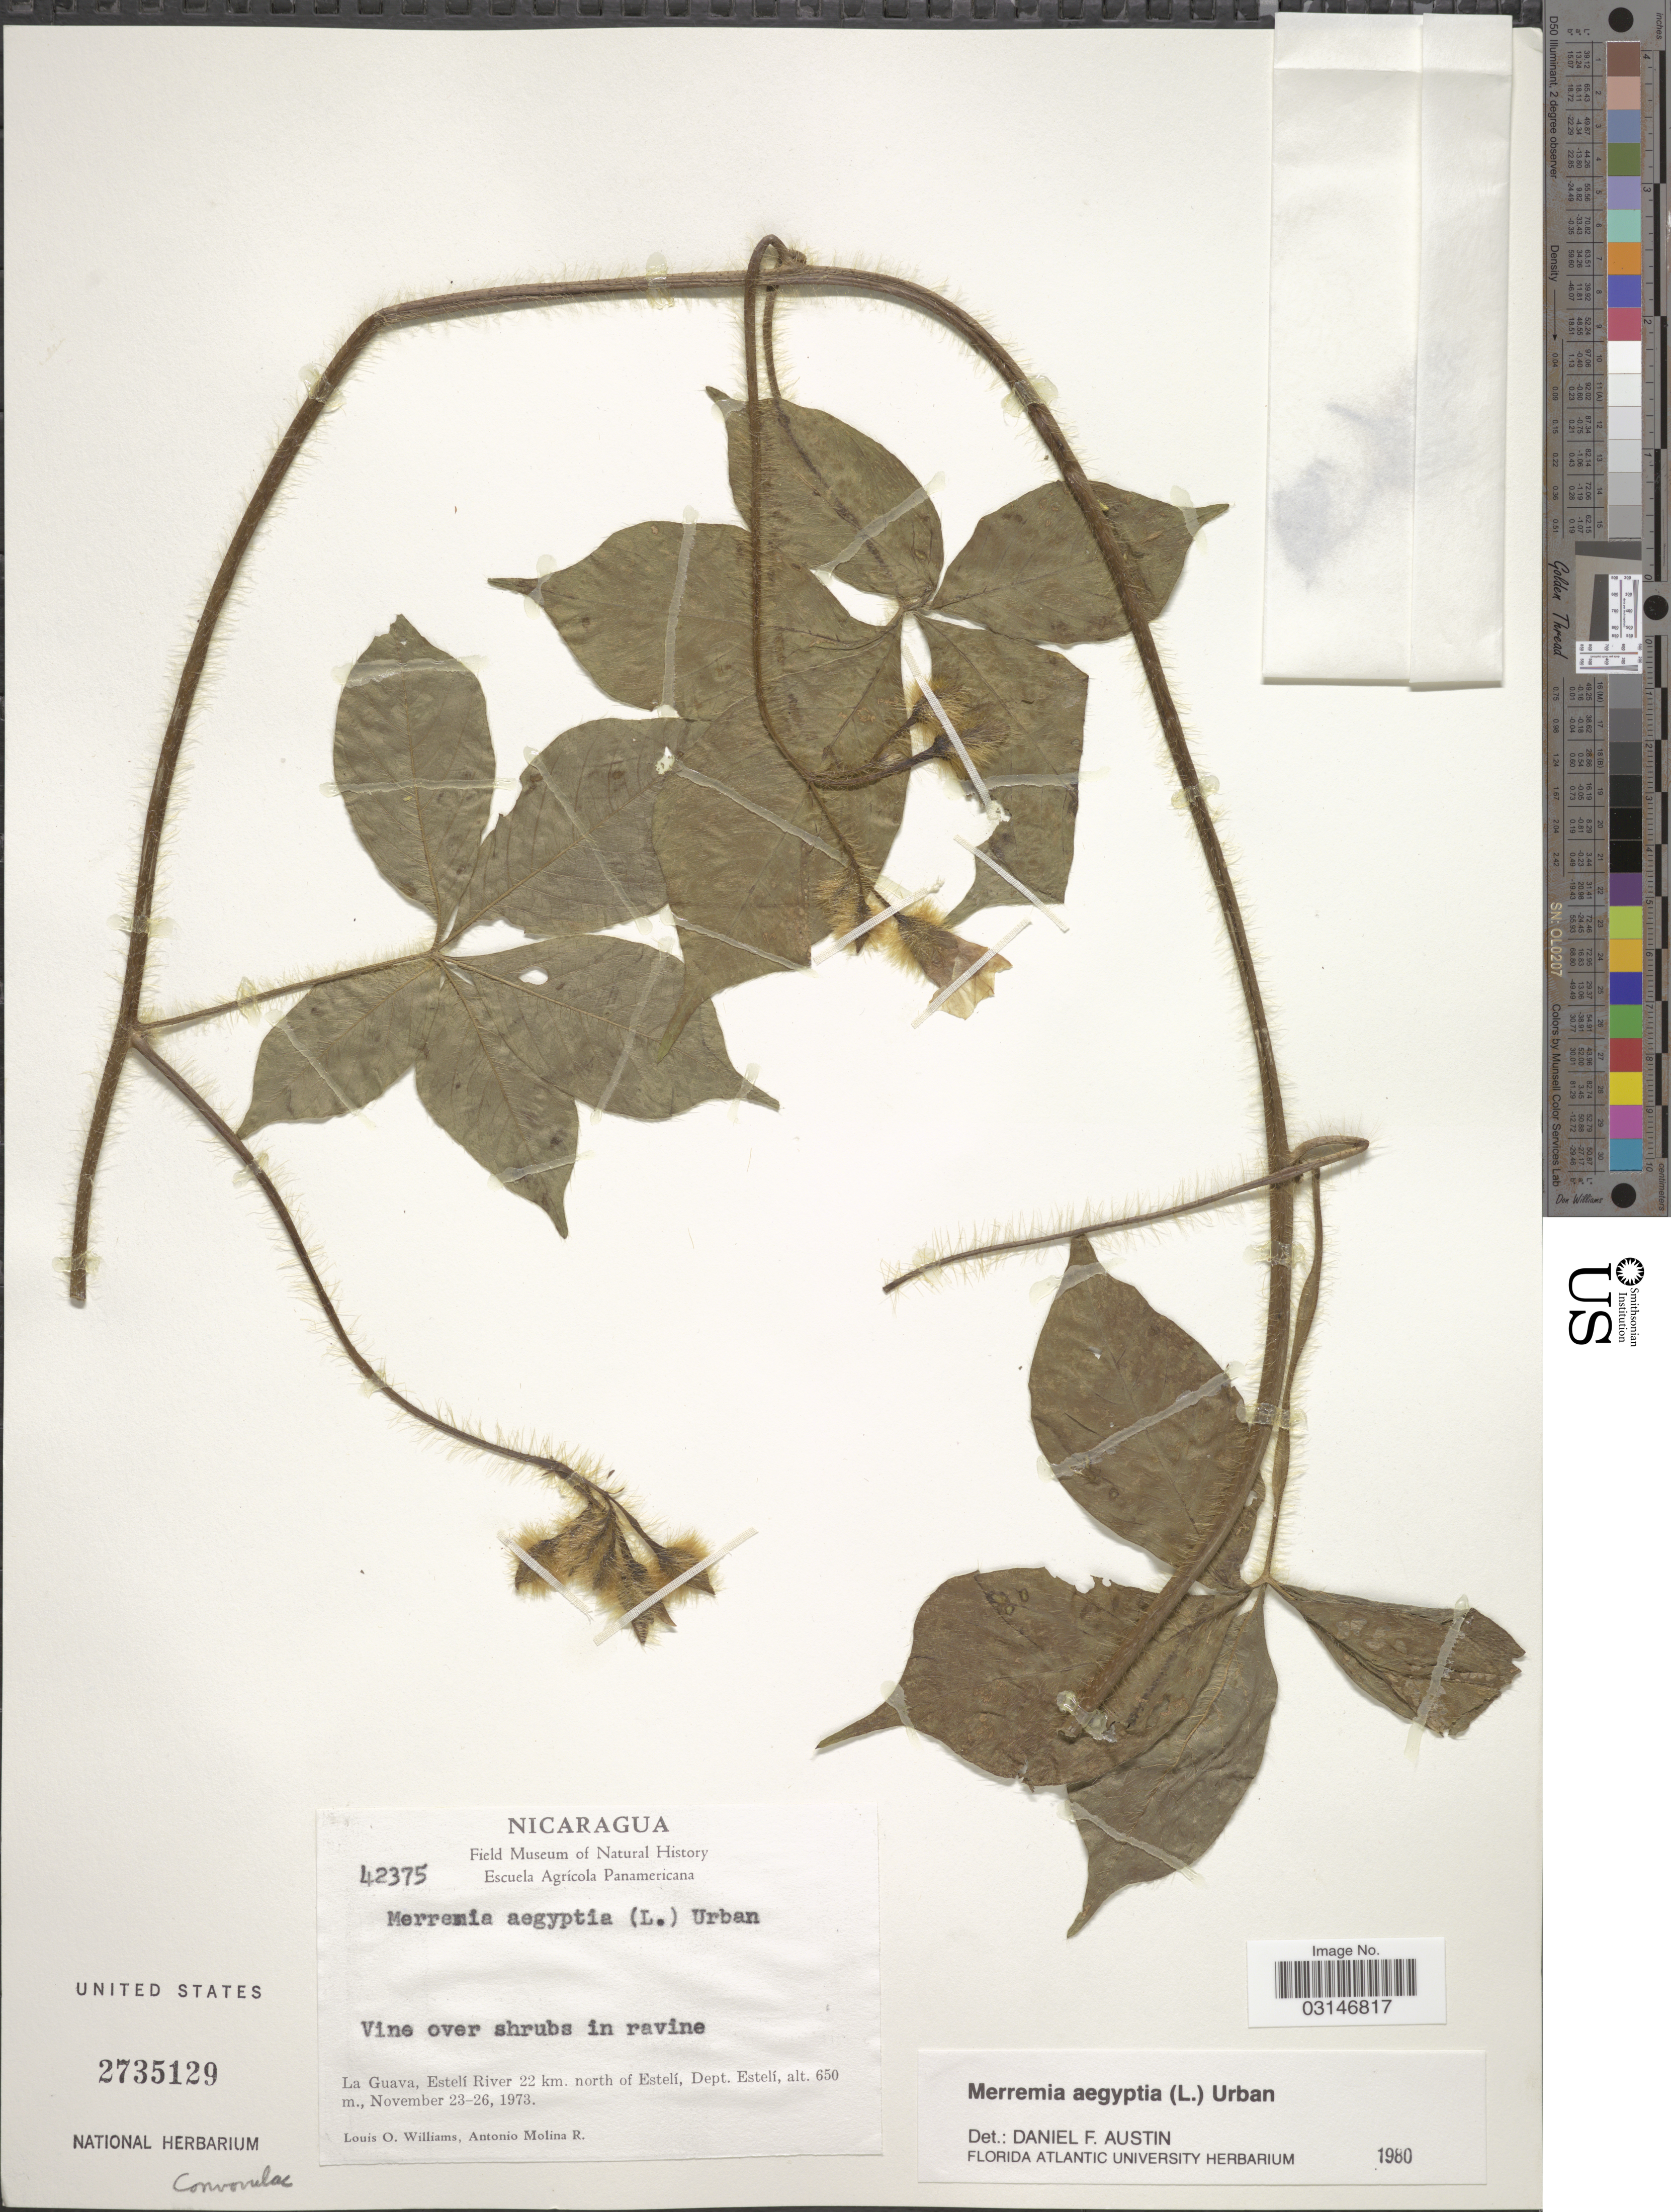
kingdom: Plantae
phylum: Tracheophyta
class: Magnoliopsida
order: Solanales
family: Convolvulaceae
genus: Distimake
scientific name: Distimake aegyptius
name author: (L.) A. R. Simões & Staples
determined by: Strong, Mark T., (BOT), Smithsonian Institution - National Museum of Natural History (UNITED STATES)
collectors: L. O. Williams & A. Molina R.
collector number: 42375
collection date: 1973-11-23/1973-11-26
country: Nicaragua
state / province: Esteli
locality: La Guava, Estelí River 22 km. north of Estelí, Dept. Estelí.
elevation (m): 650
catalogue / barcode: US 2735129